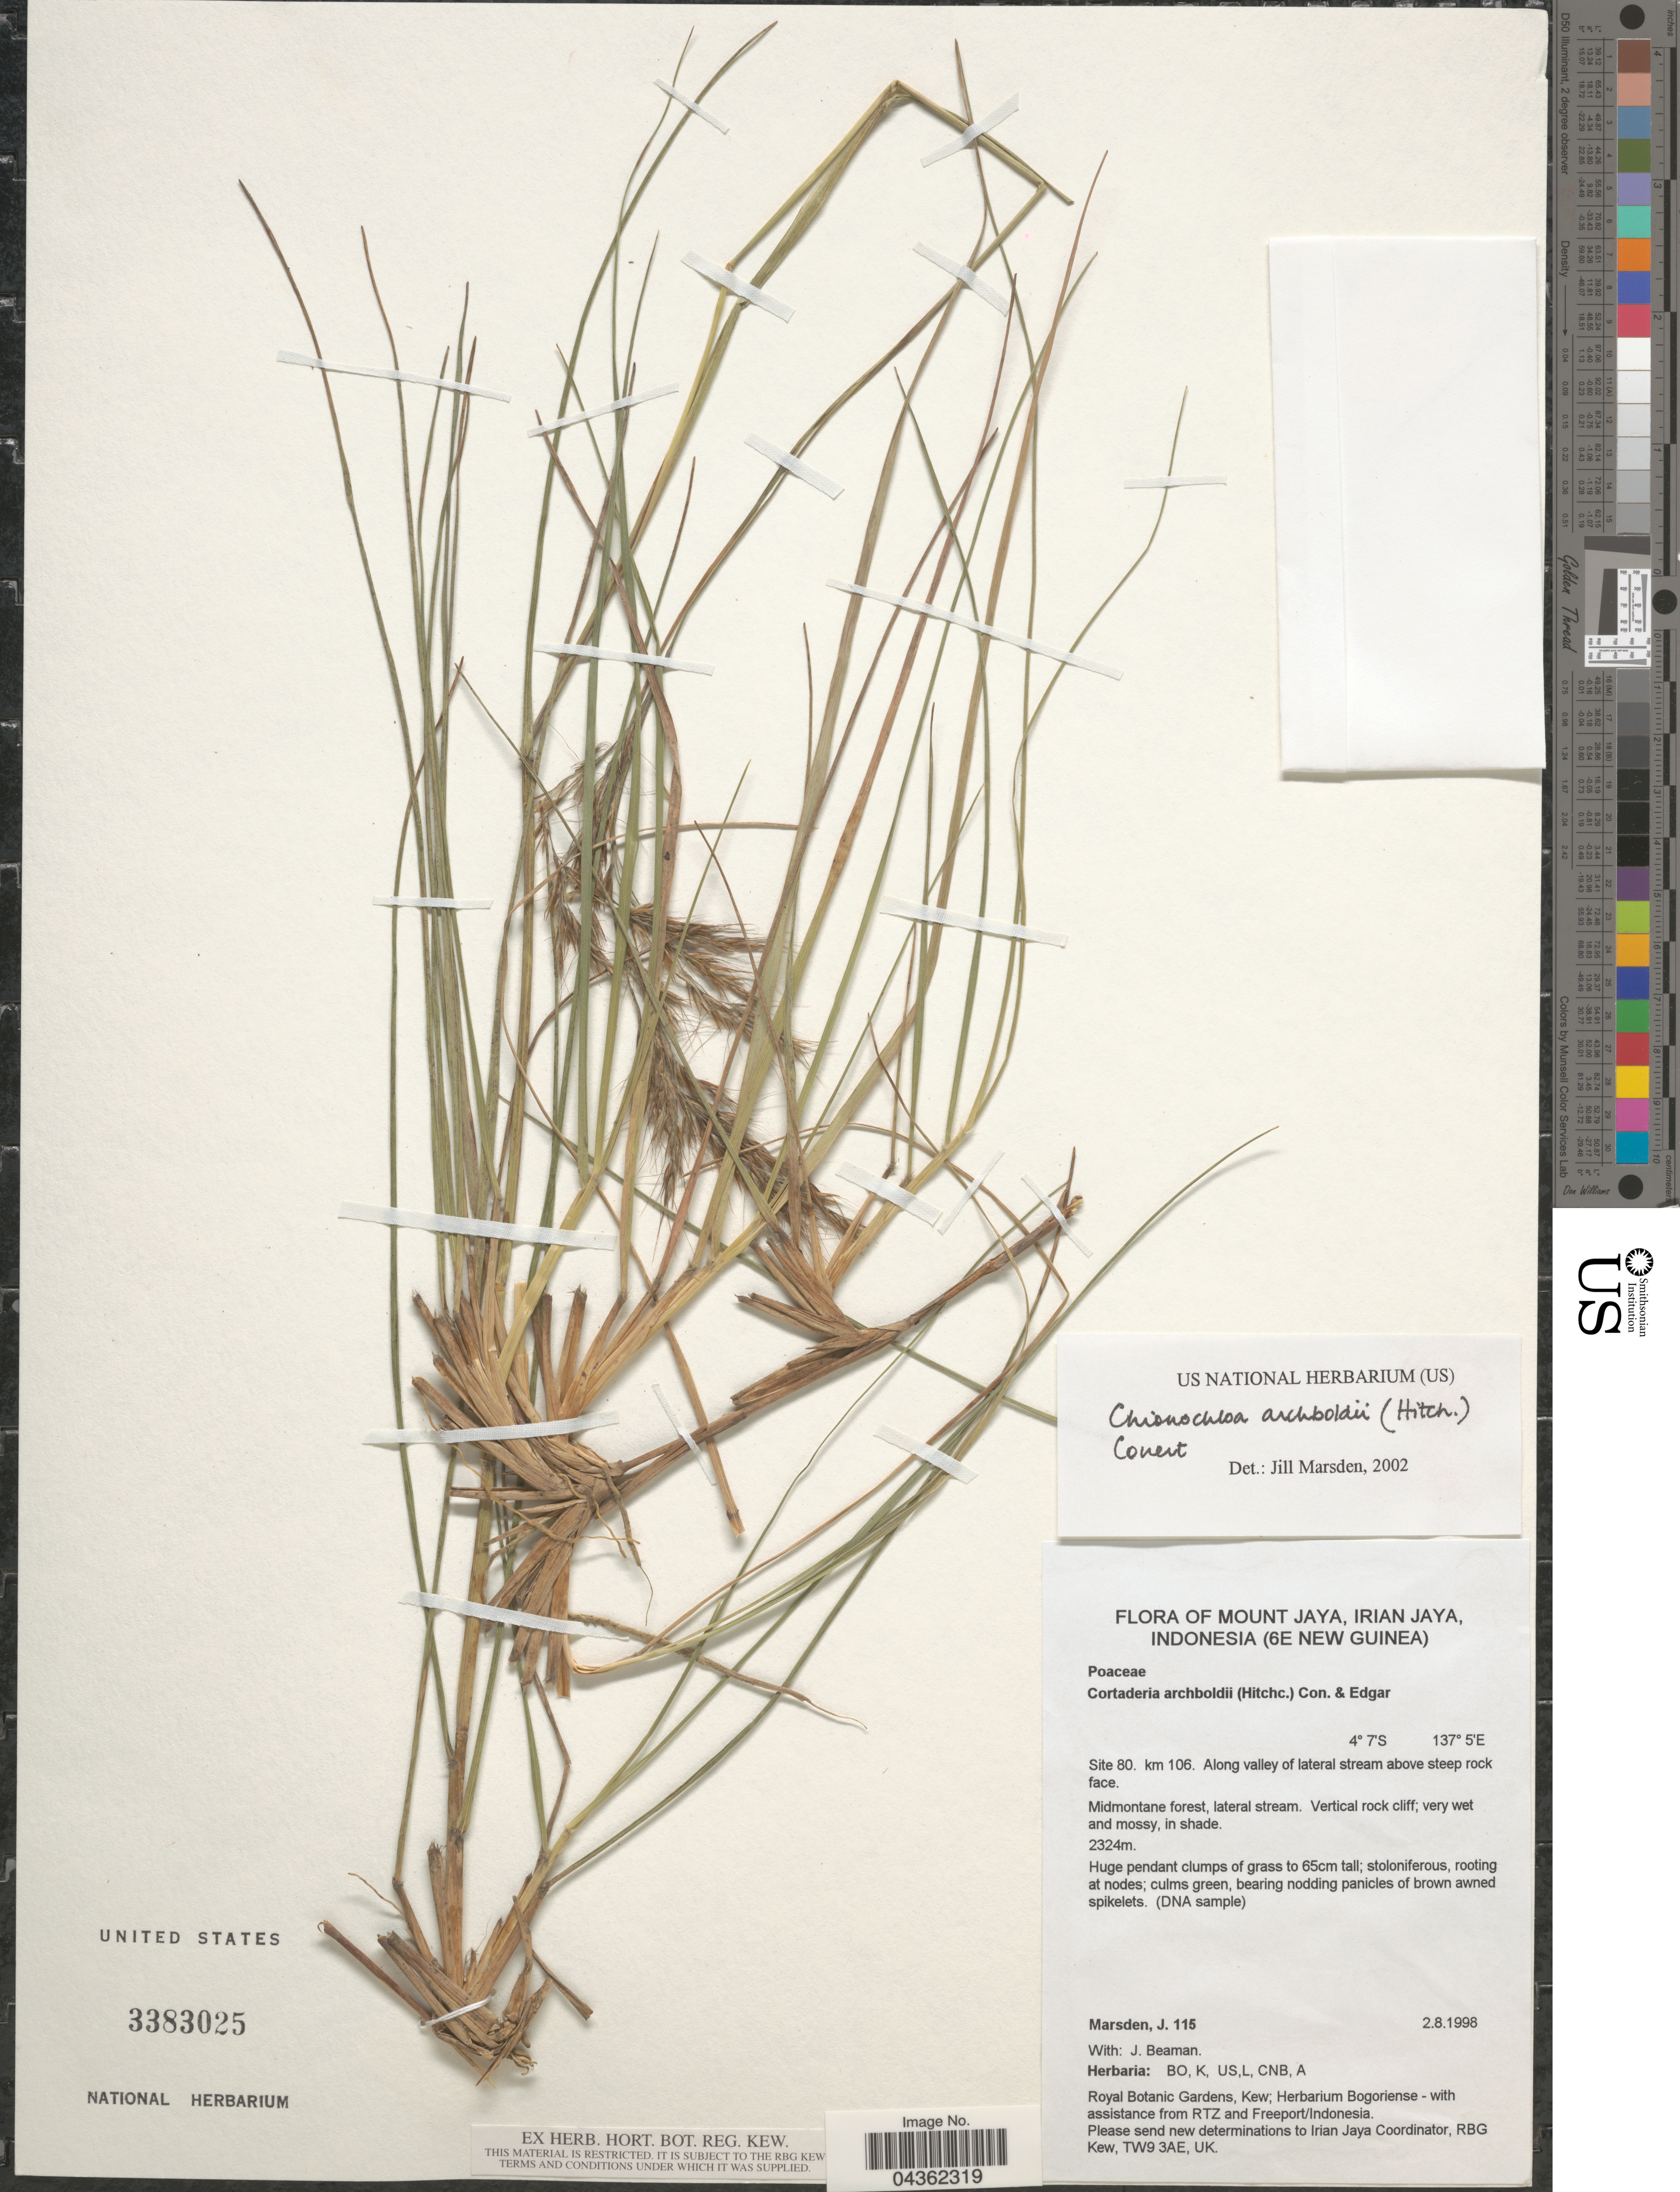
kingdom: Plantae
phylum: Tracheophyta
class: Liliopsida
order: Poales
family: Poaceae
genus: Chimaerochloa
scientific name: Chimaerochloa archboldii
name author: (Hitchc.) Pirie & H.P. Linder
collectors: J. Marsden & J. H. Beaman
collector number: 115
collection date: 1998-08-02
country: Indonesia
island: New Guinea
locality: Mount Jaya, Irian Jaya. (6E New Guinea). Site 80. km 106. Along valley of lateral stream above steep rock face. Midmontane forest, lateral stream.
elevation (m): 2324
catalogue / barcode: US 3383025